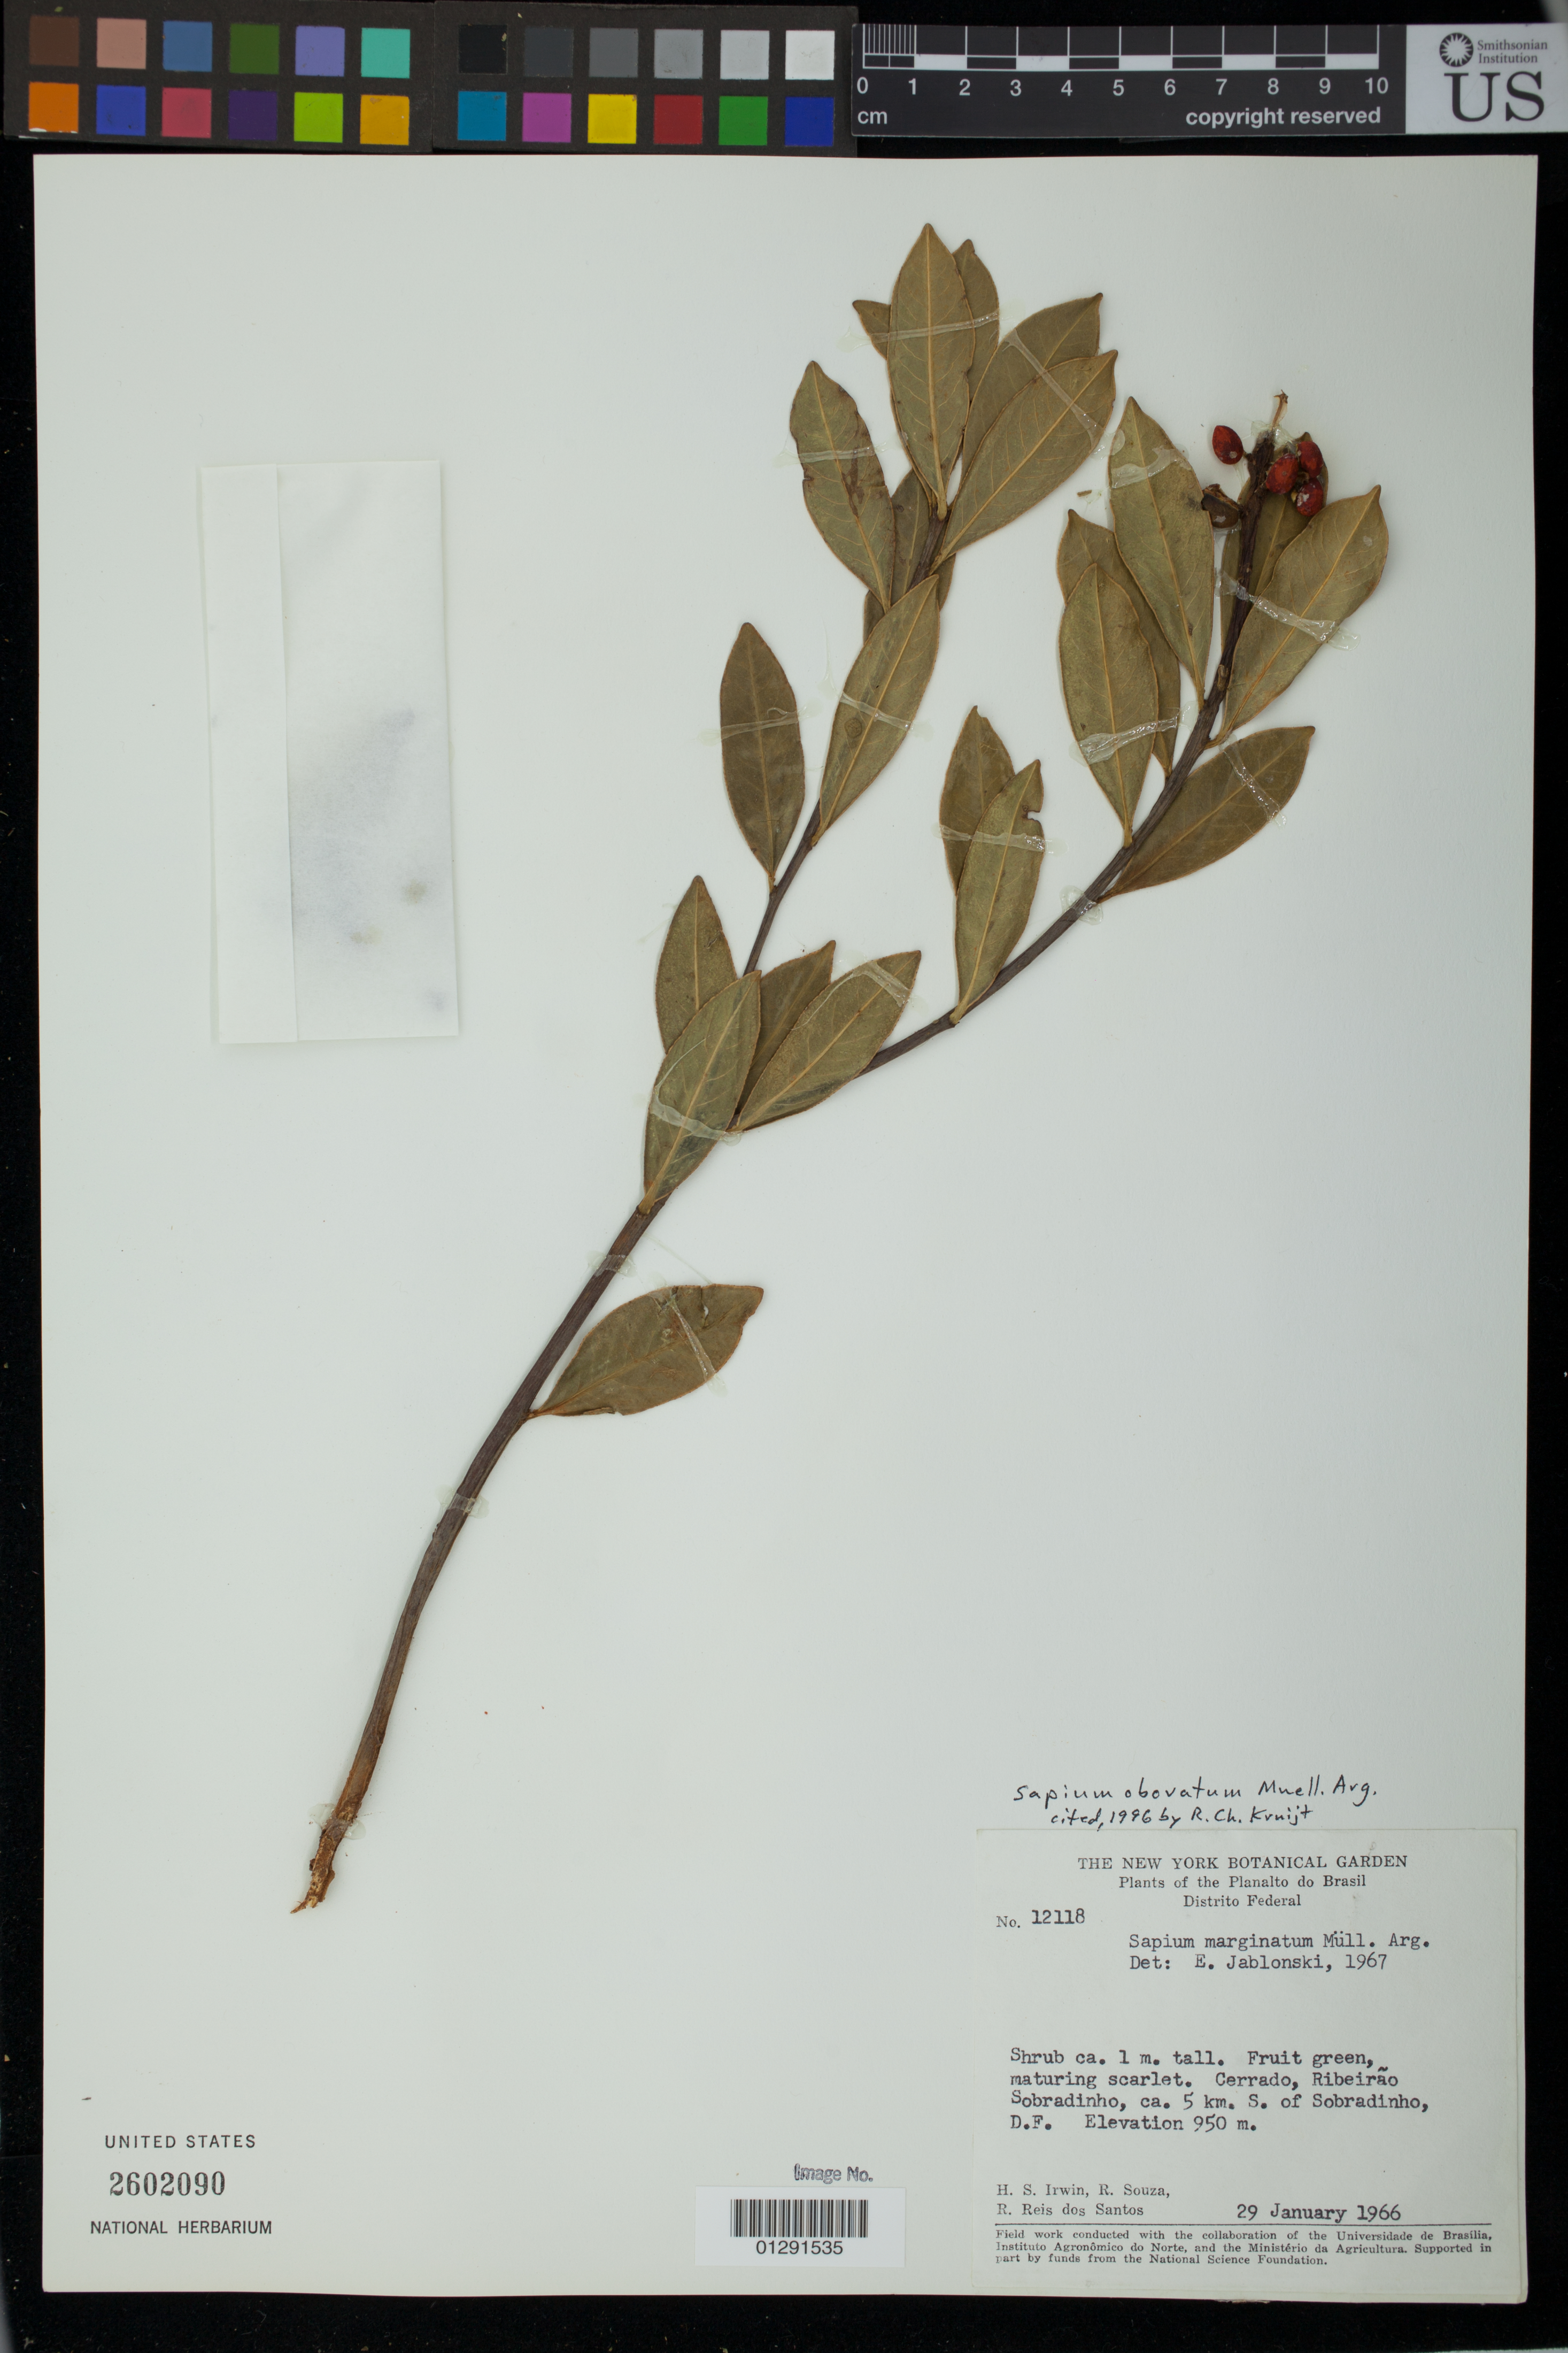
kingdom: Plantae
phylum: Tracheophyta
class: Magnoliopsida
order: Malpighiales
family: Euphorbiaceae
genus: Sapium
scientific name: Sapium obovatum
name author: Klotzsch ex Müll. Arg.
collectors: H. Irwin, R. Souza & R. Reis dos Santos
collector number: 12118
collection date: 1966-01-29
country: Brazil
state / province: Distrito Federal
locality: Cerrado, Ribeirao Sobradinho, ca. 5 km. S. of Sobradinho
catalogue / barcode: US 2602090